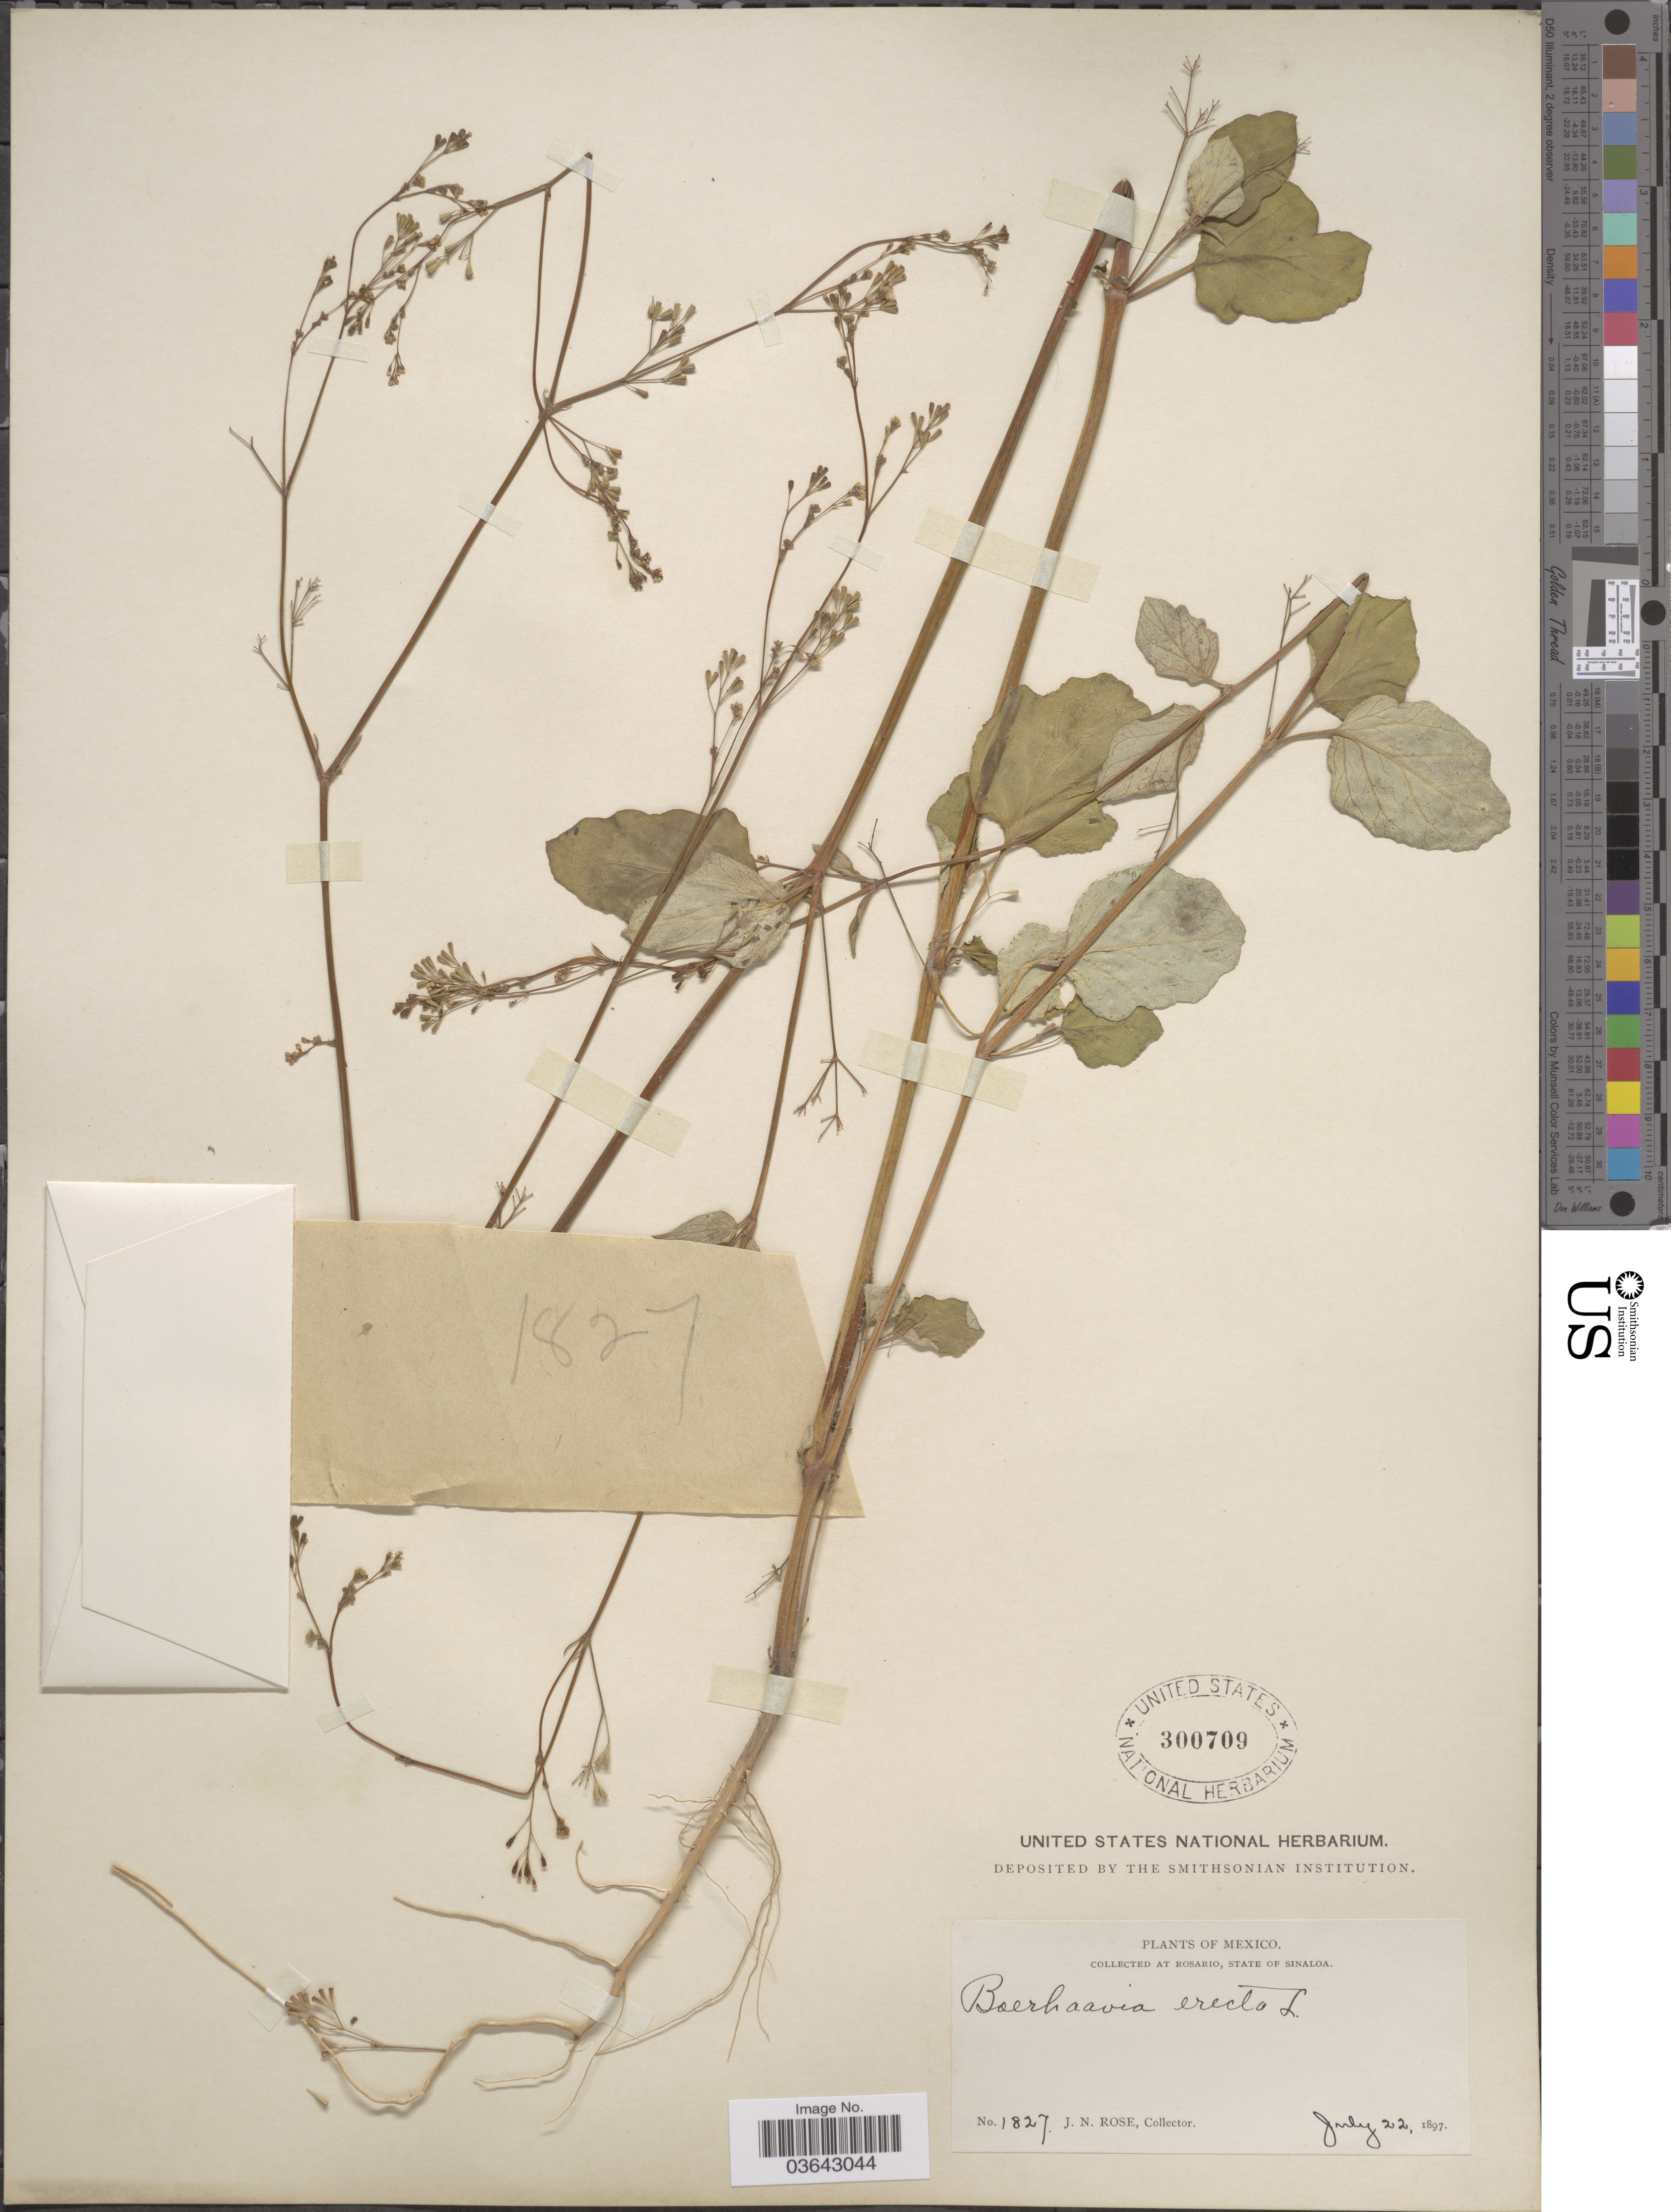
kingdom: Plantae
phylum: Tracheophyta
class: Magnoliopsida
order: Caryophyllales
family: Nyctaginaceae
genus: Boerhavia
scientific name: Boerhavia erecta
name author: L.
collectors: J. N. Rose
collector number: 1827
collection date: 1897-07-22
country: Mexico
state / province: Sinaloa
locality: At Rosario.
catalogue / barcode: US 300709